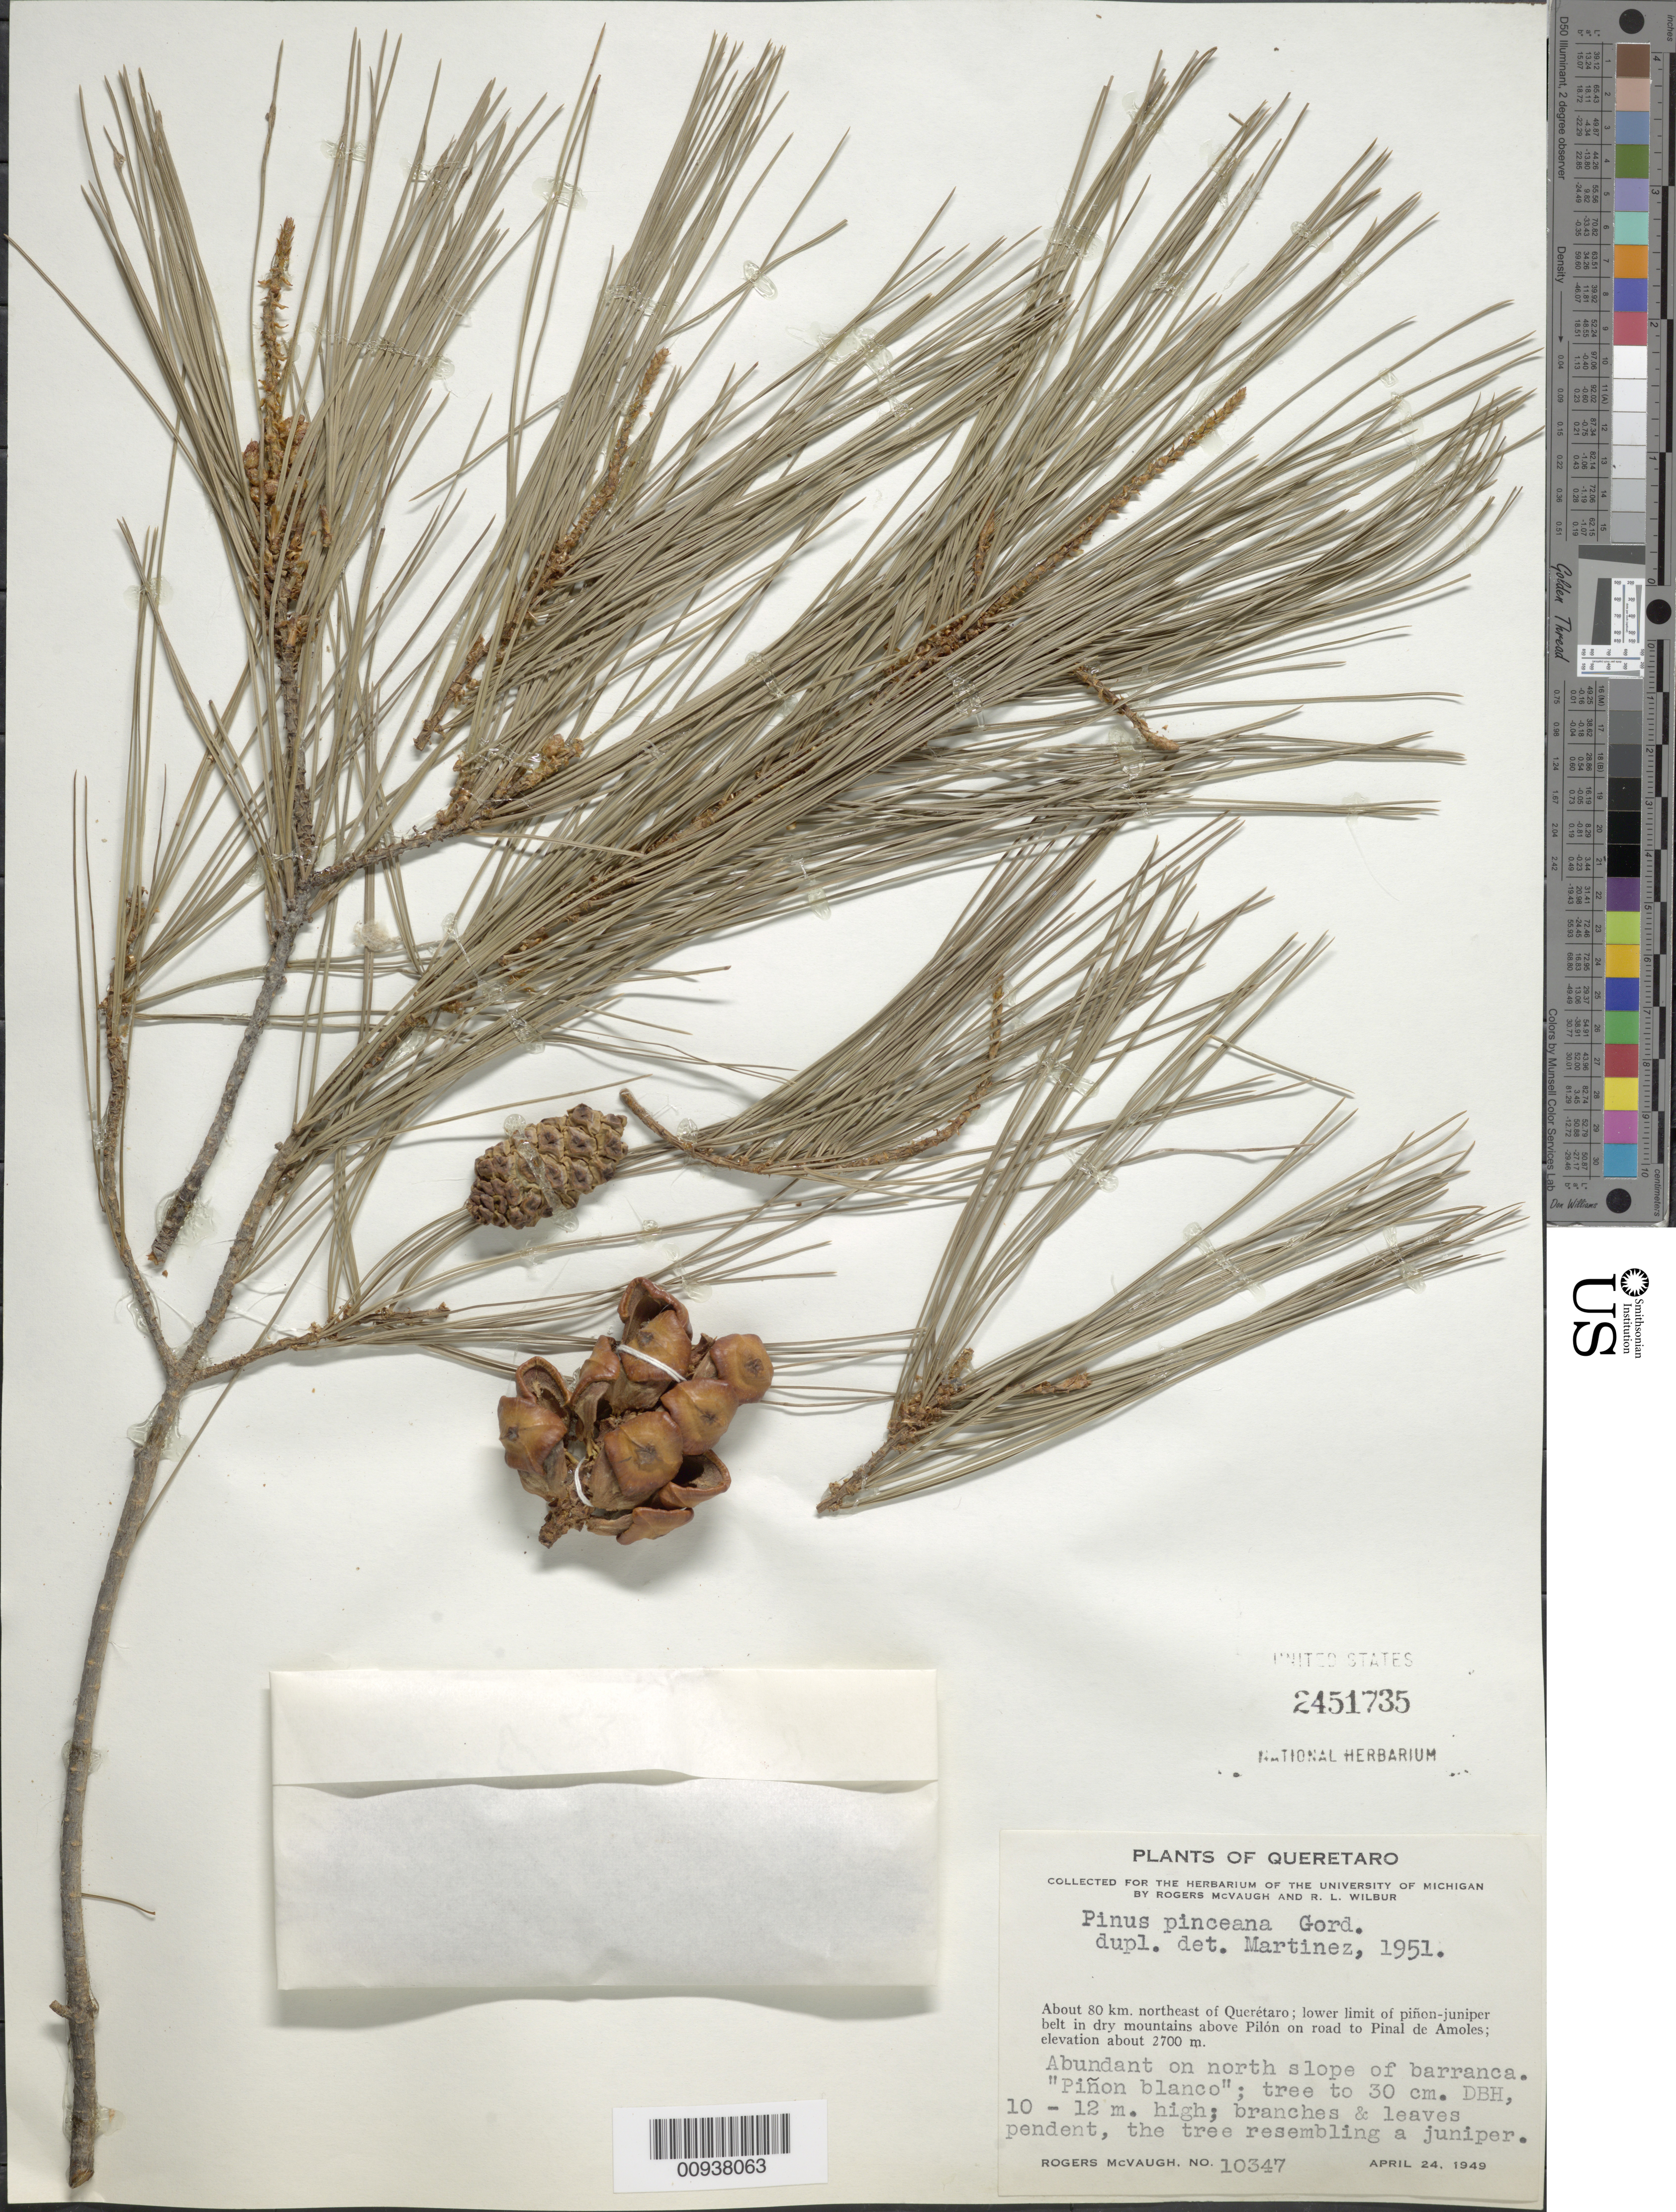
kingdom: Plantae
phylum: Tracheophyta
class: Pinopsida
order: Pinales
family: Pinaceae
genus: Pinus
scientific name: Pinus pinceana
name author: Gordon & Glend.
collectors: R. McVaugh & R. L. Wilbur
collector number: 10347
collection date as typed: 24 Apr 1949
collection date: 1949-04-24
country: Mexico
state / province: Querétaro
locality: About 80 km. northeast of Querétaro in dry mountains above Pilón on road to Pinal de Amoles.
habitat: Lower limit of piñon-juniper belt in dry mountains. Abundant on north slope of barranca.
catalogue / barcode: US 2451735